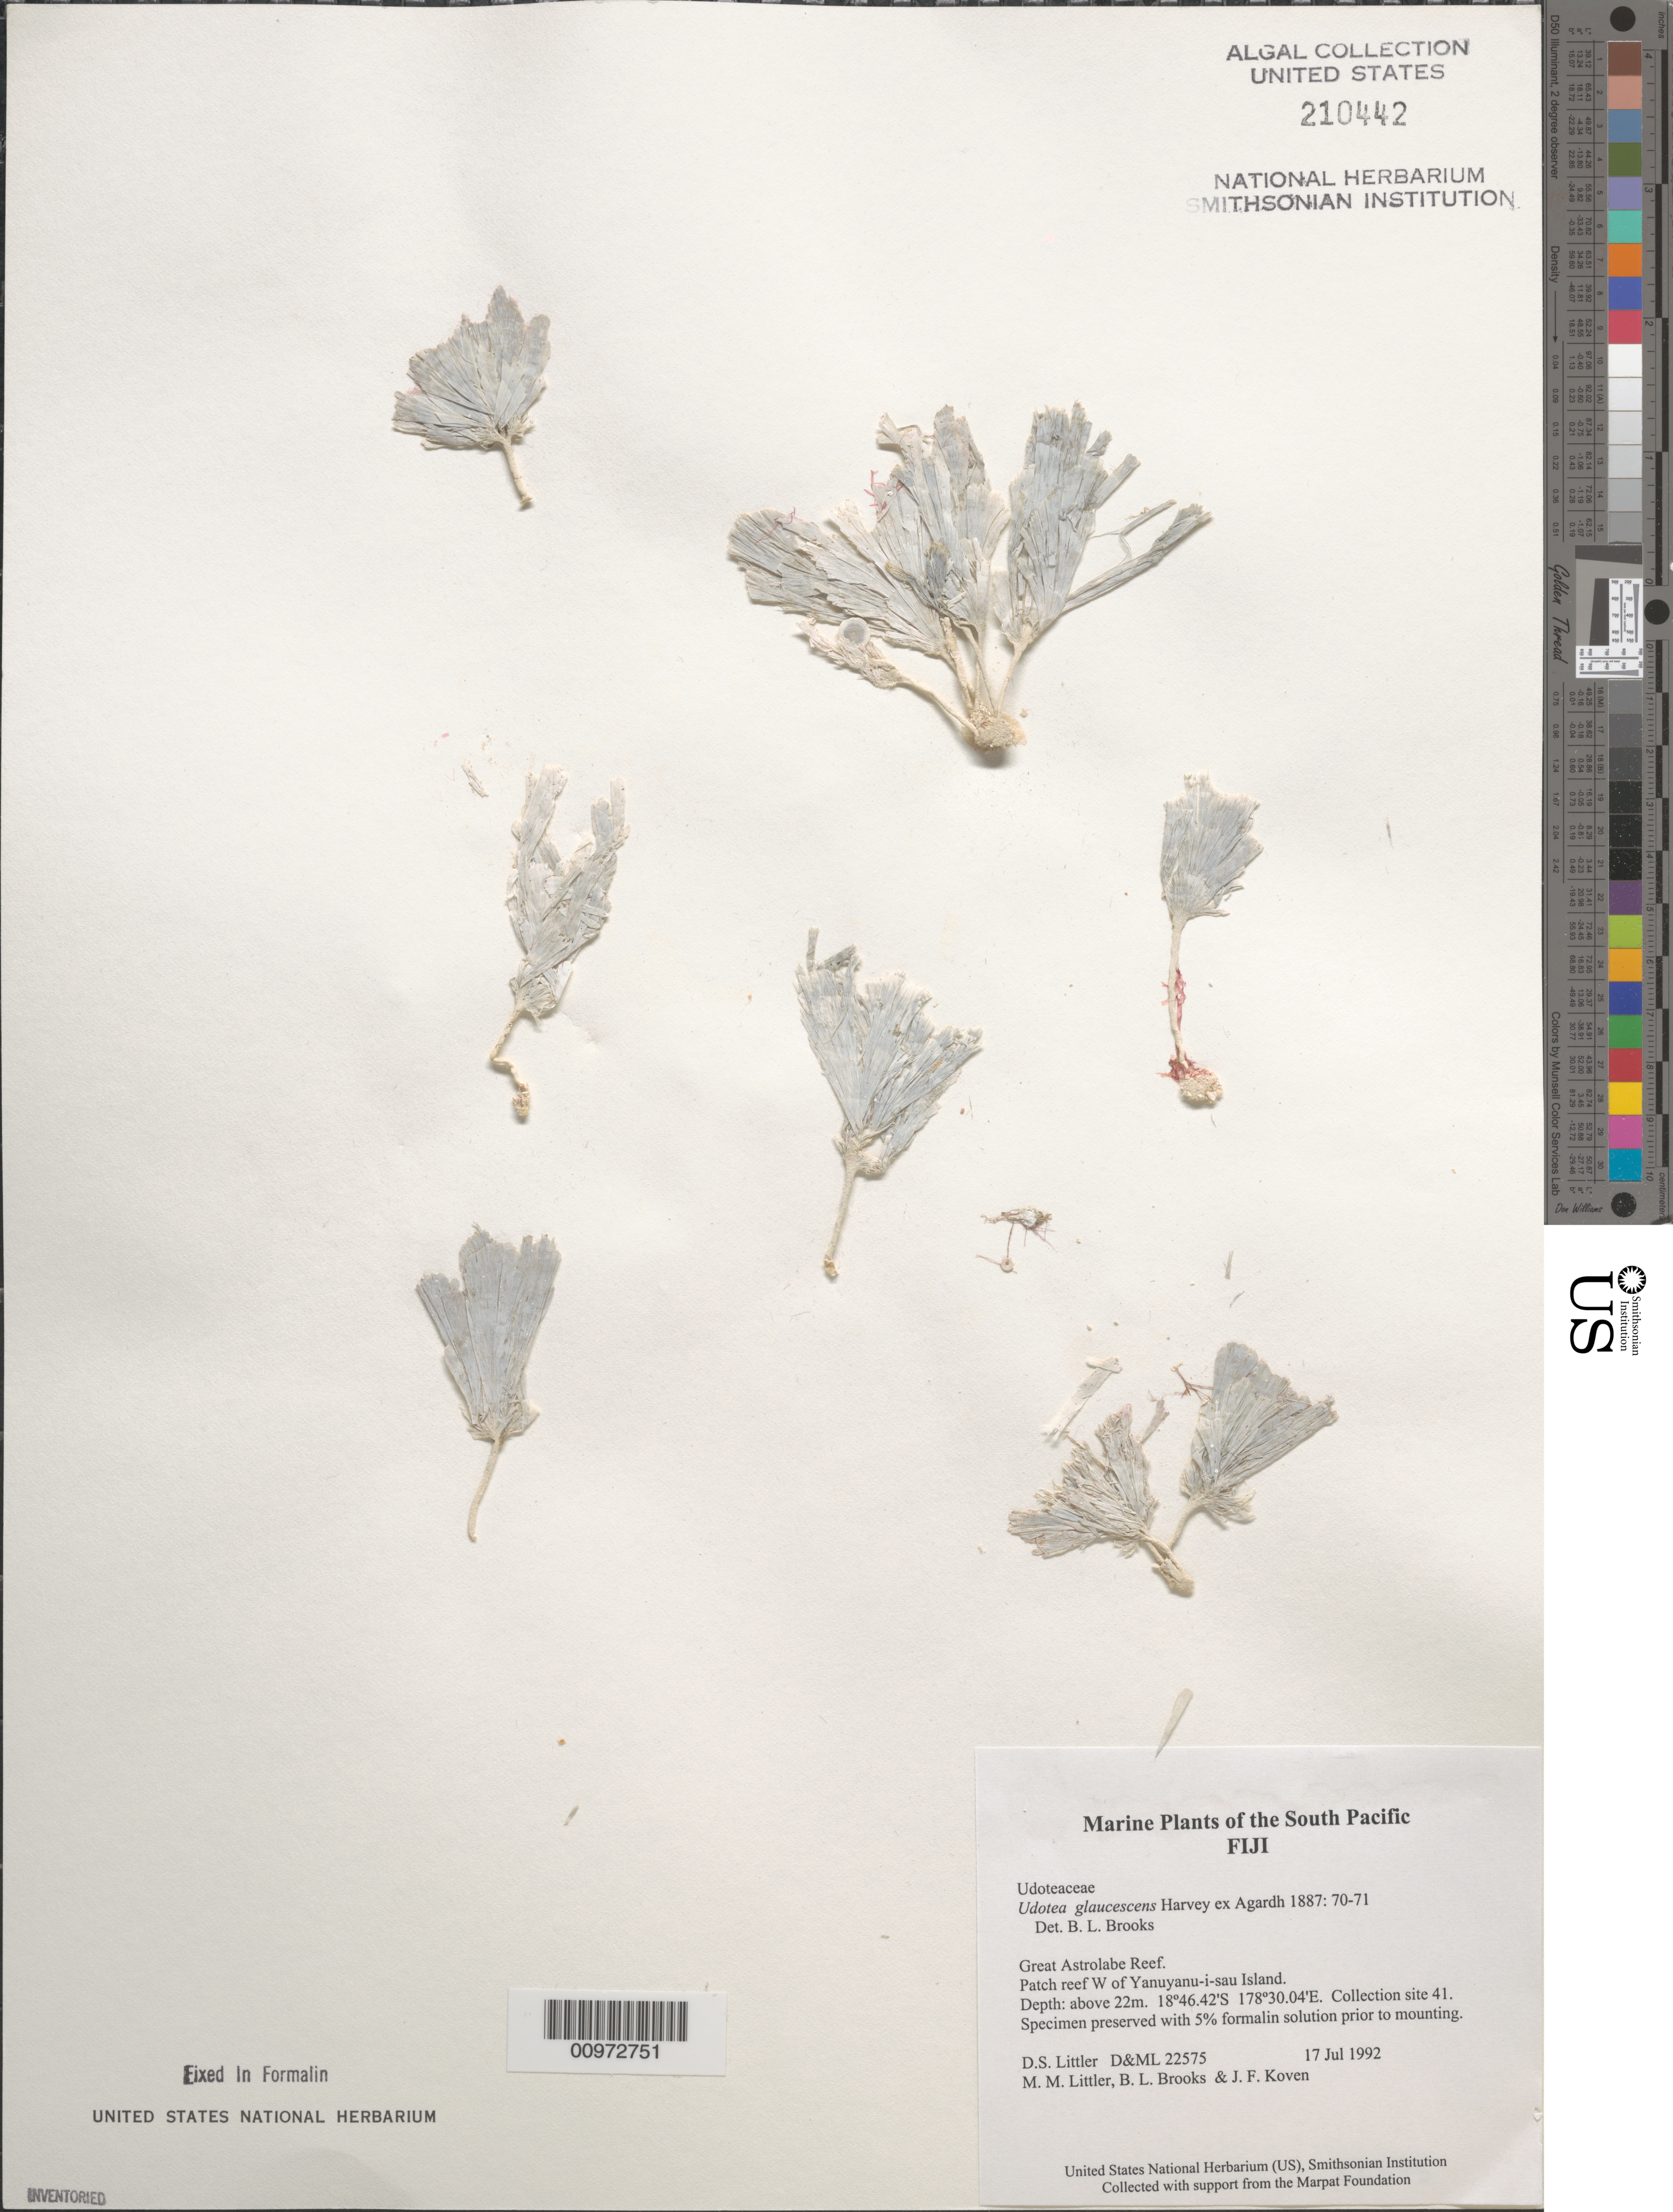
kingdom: Plantae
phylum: Chlorophyta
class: Ulvophyceae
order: Bryopsidales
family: Udoteaceae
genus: Udotea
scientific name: Udotea glaucescens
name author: Harv. ex J. Agardh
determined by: Brooks, B. L., (BOT), Smithsonian Institution - National Museum of Natural History (UNITED STATES)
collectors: D. S. Littler, M. M. Littler, B. Brooks & J. Koven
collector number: D&ML 22575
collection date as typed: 17 Jul 1992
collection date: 1992-07-17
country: Fiji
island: Great Astrolabe Reef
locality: Great Astrolabe Reef, patch reef west of Yanuyanu-i-sau Island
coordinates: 18 46.42'S, 178 30.04'E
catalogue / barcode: US 210442